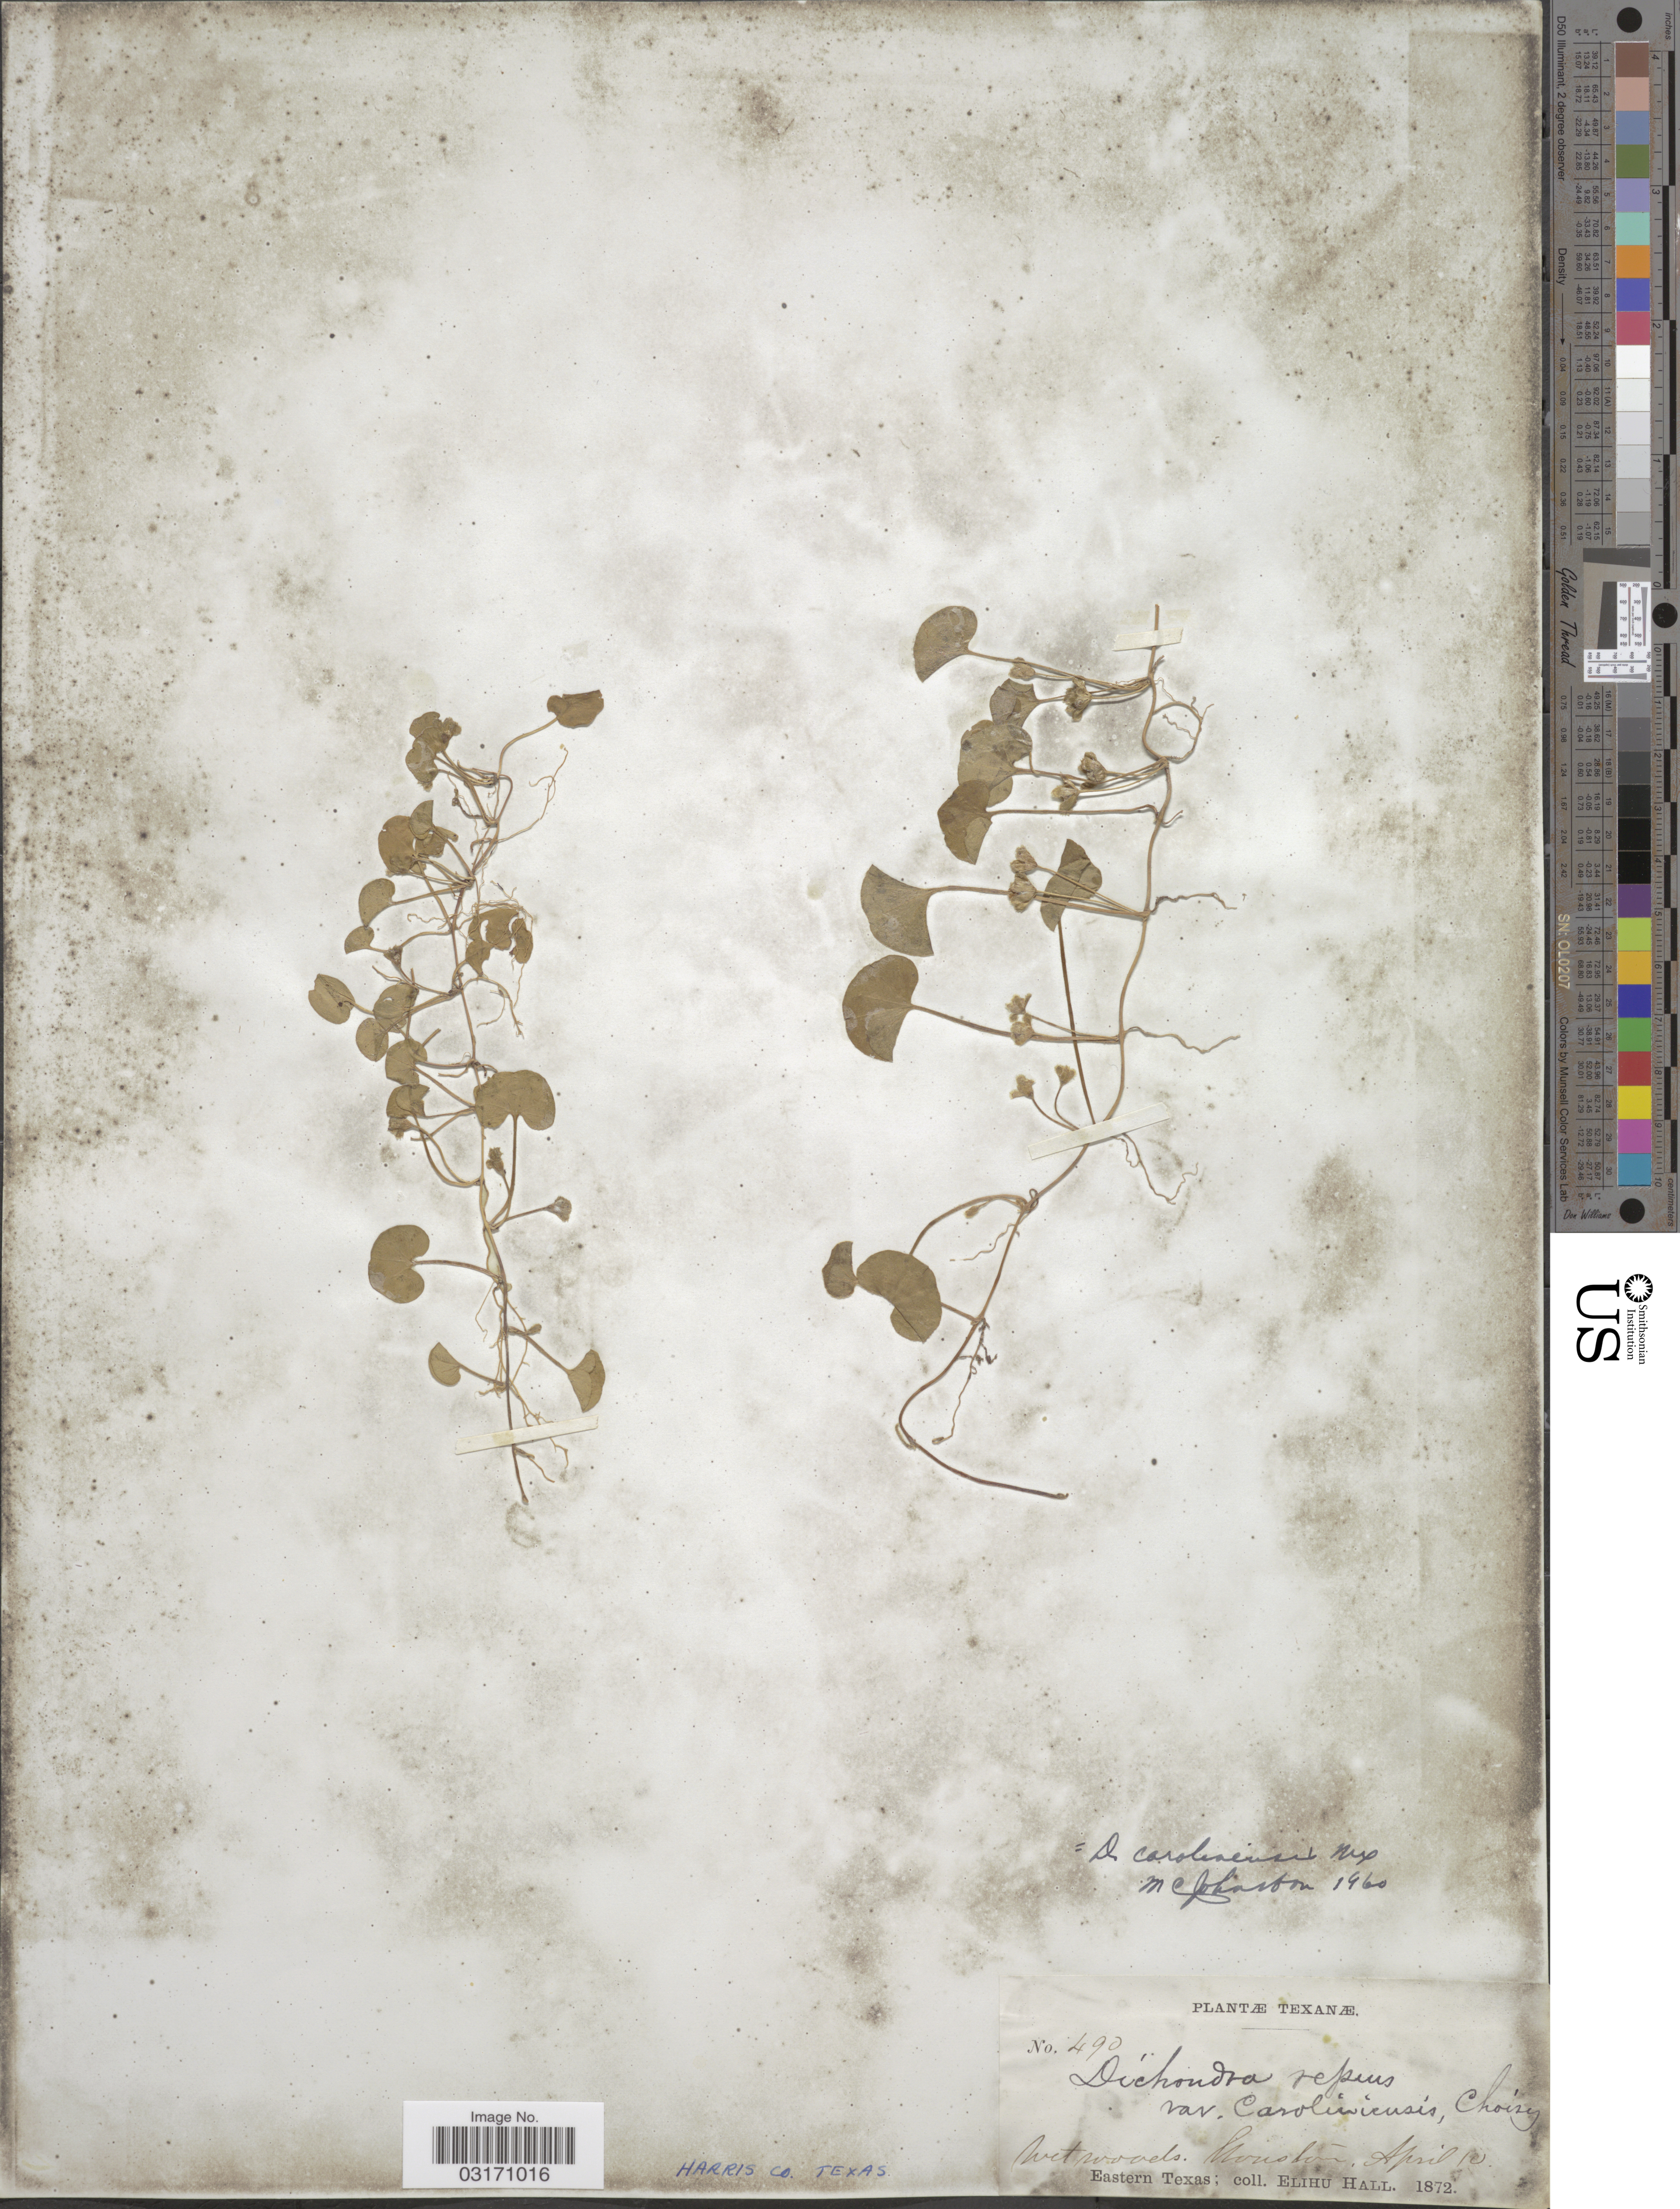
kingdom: Plantae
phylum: Tracheophyta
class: Magnoliopsida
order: Solanales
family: Convolvulaceae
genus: Dichondra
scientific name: Dichondra carolinensis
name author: Michx.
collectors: E. Hall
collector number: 490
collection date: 1872-04-10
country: United States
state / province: Texas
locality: West woods, Houston. Harris Co. Eastern Texas.